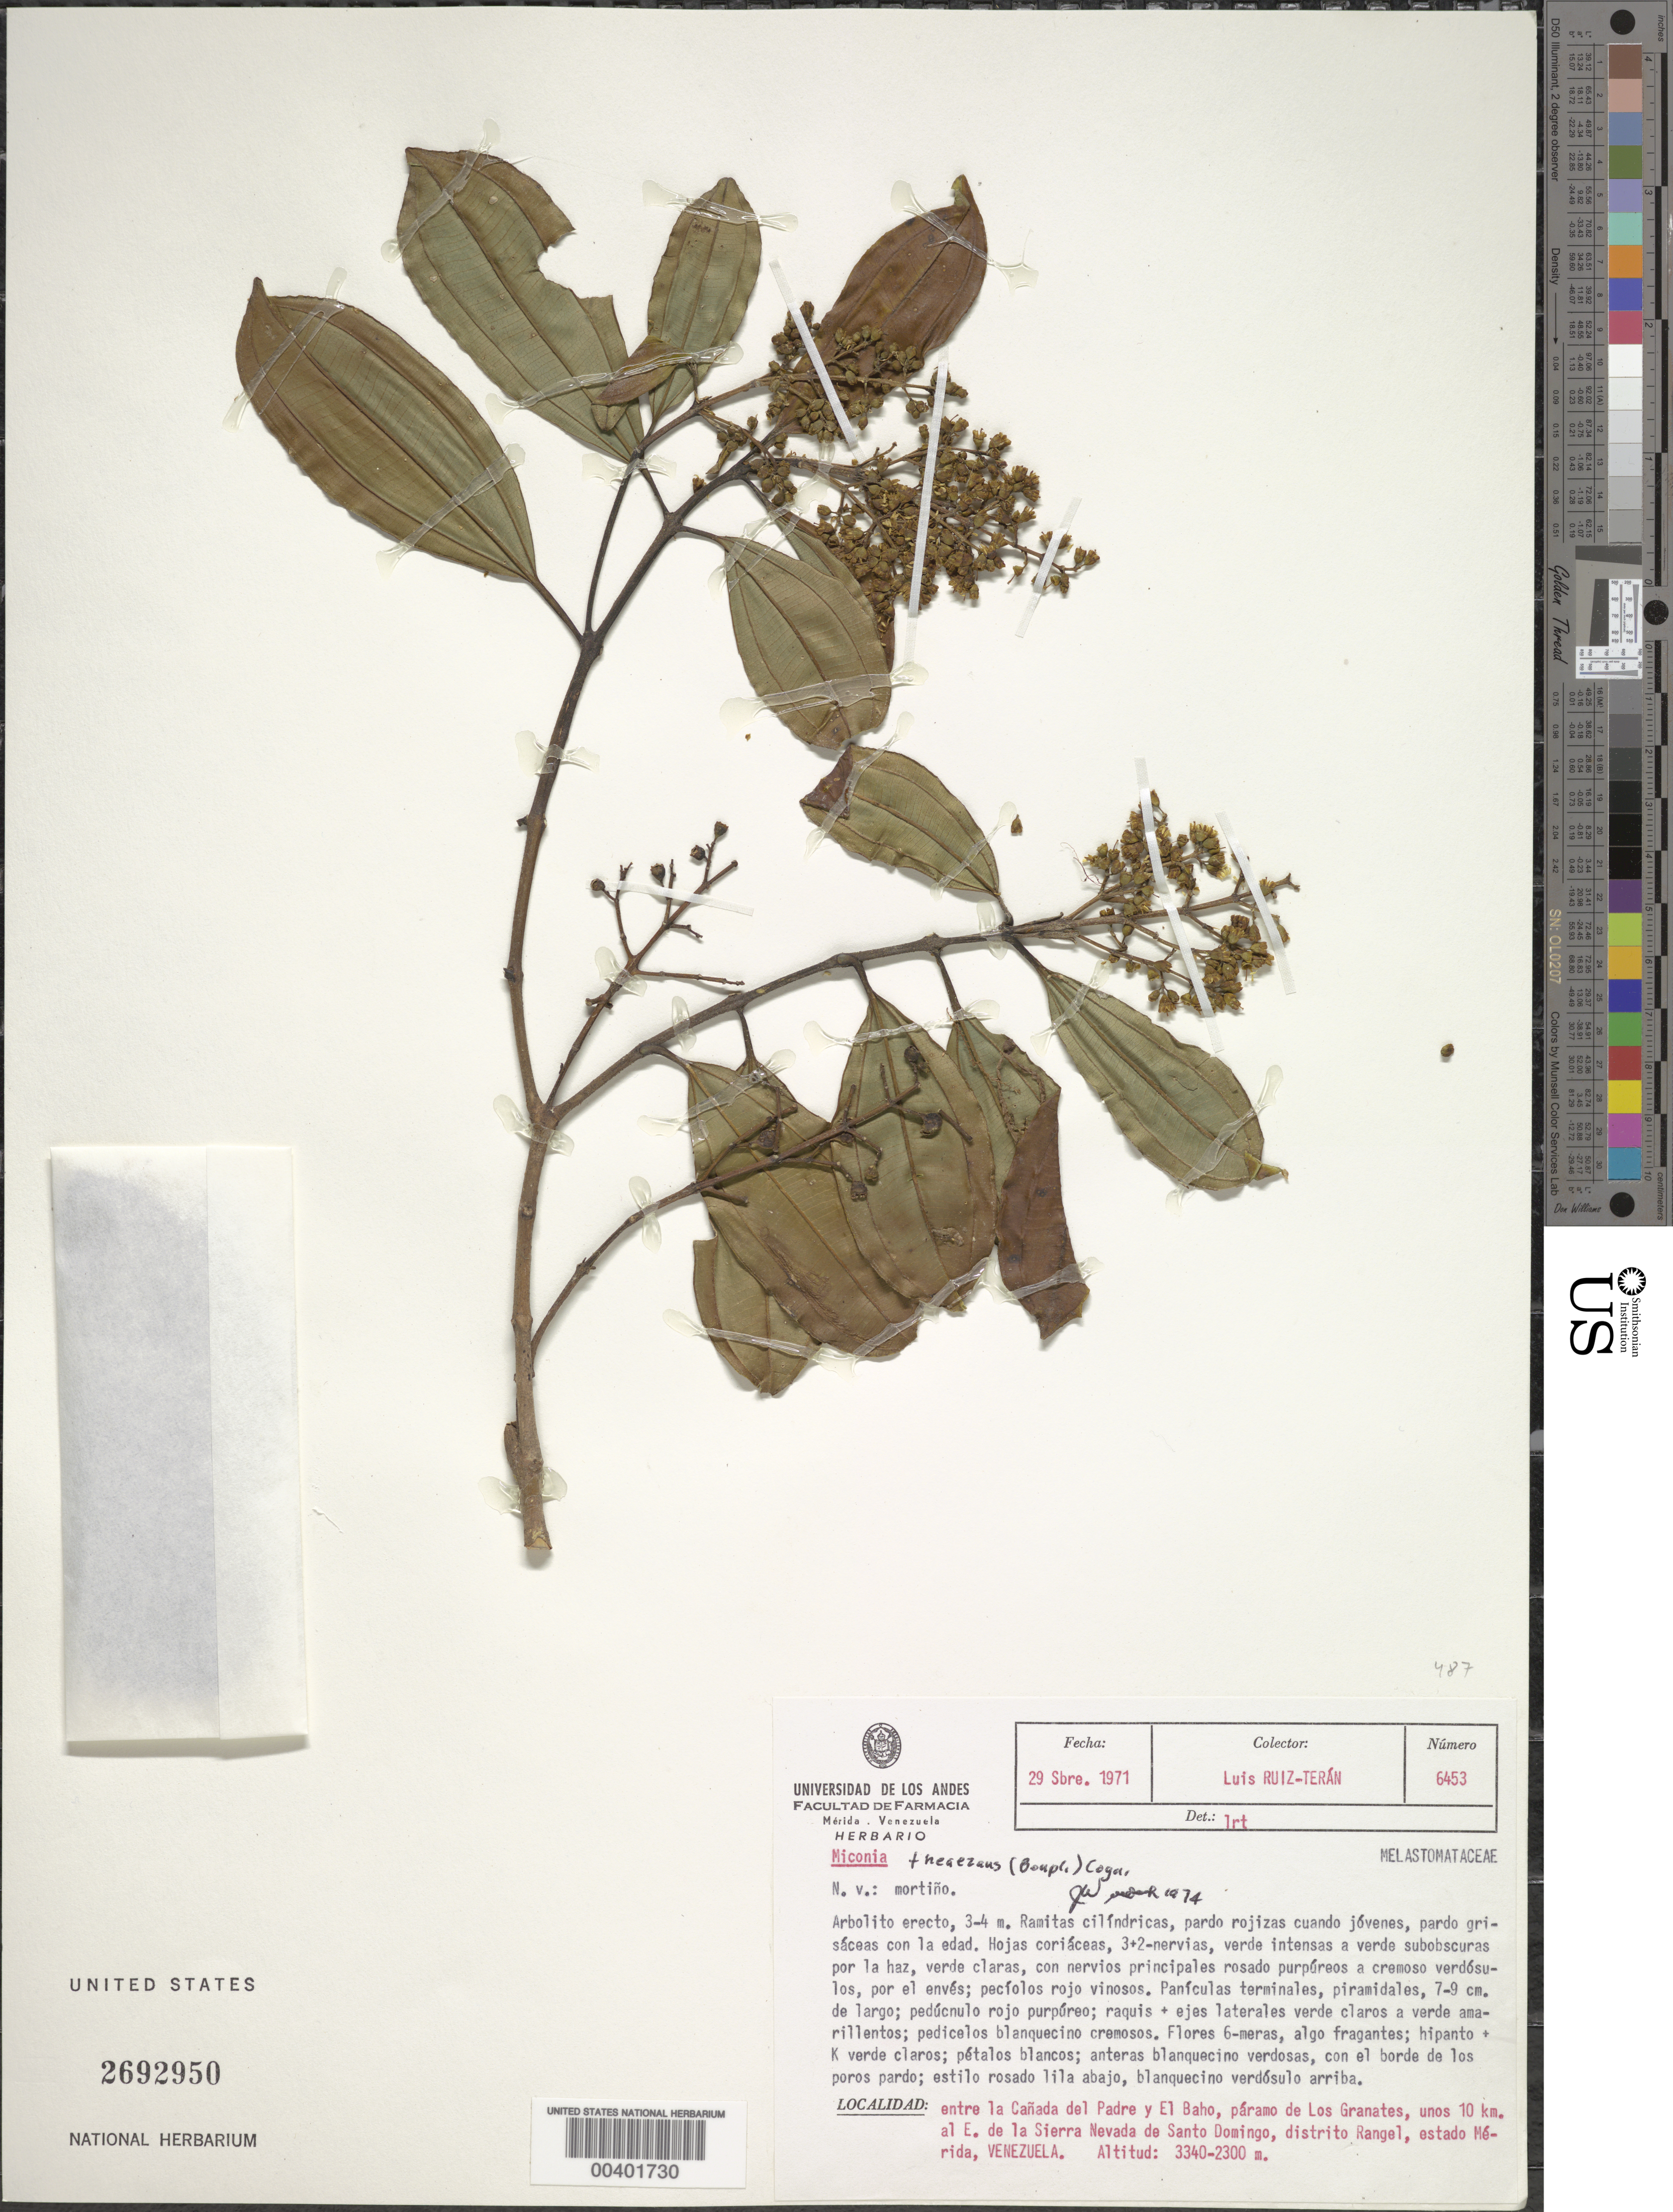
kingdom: Plantae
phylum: Tracheophyta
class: Magnoliopsida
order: Myrtales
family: Melastomataceae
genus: Miconia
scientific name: Miconia theizans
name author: (Bonpl.) Cogn.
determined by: Wurdack, John J., (US), US (UNITED STATES)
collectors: L. E. Ruíz-Terán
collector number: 6453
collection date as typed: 29 Sep 1971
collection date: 1971-09-29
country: Venezuela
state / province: Mérida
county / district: Rangel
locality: Entre la Cañada del Padre y El Baho, páramo de Los Granates, unos 10 km. E. de la Sierra Nevada de Santo Domingo. Baho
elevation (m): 2300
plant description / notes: Common name: mortiño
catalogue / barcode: US 2692950